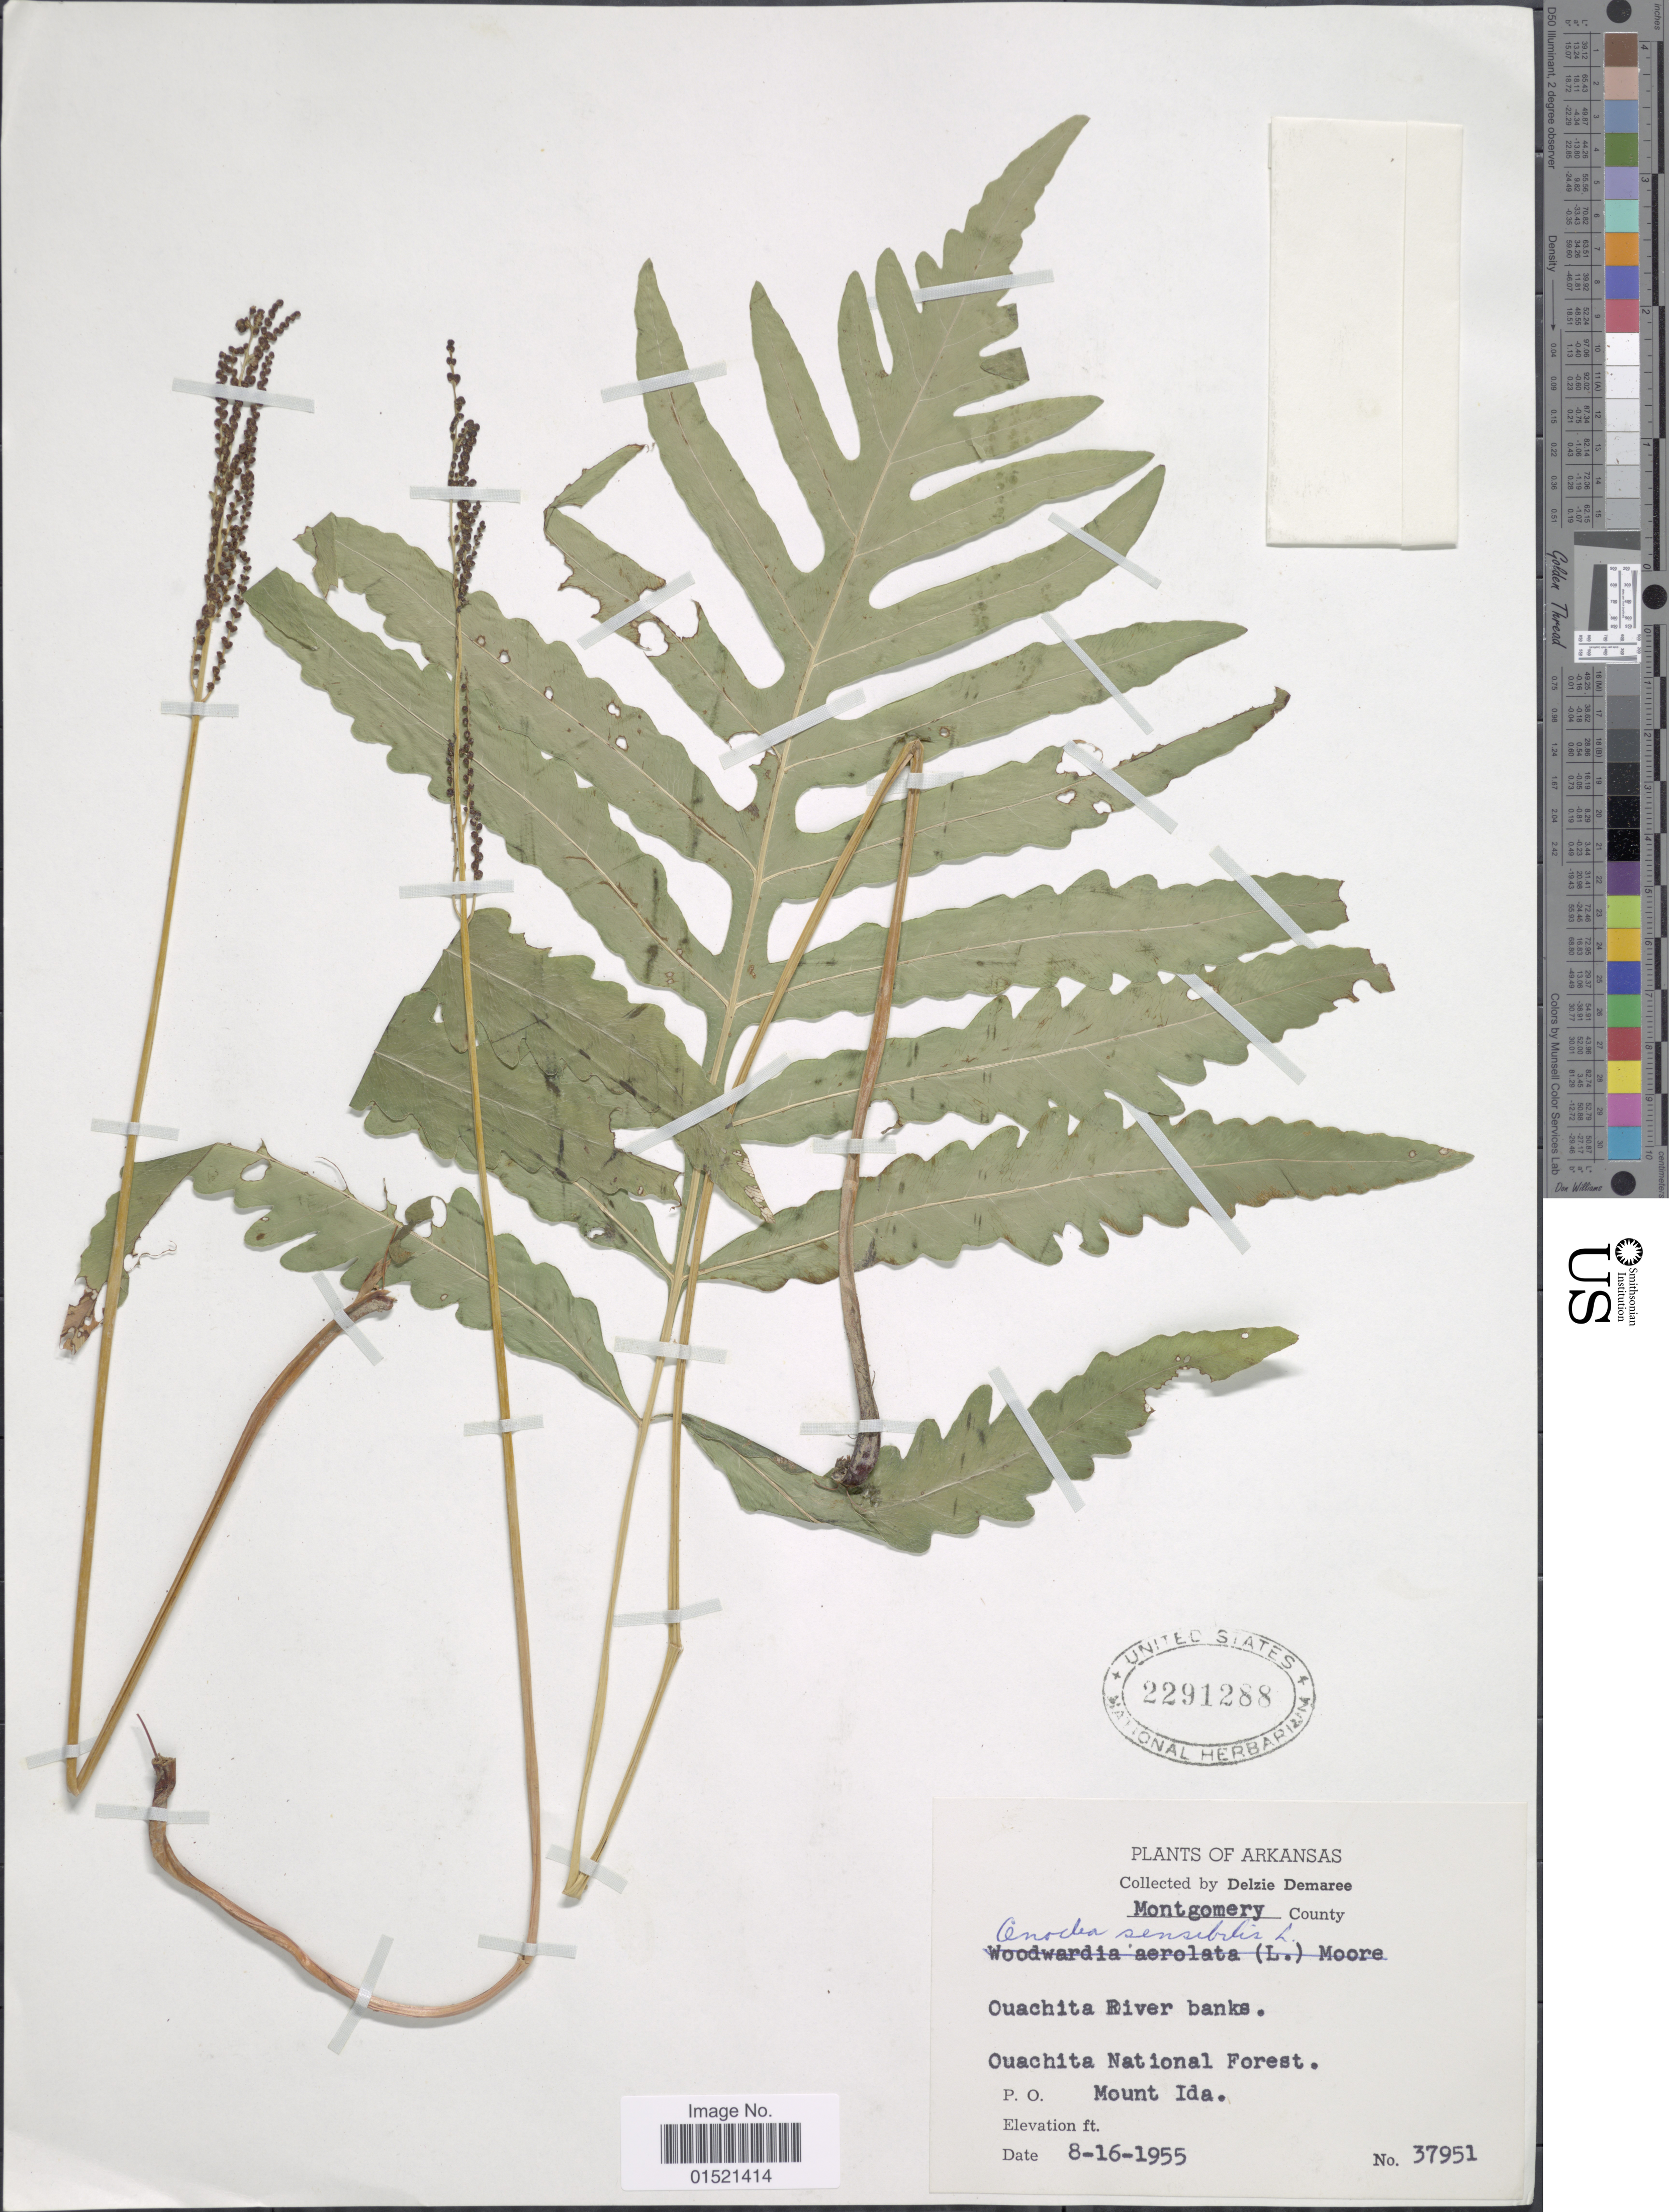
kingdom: Plantae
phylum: Tracheophyta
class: Polypodiopsida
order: Polypodiales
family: Onocleaceae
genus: Onoclea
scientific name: Onoclea sensibilis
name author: L.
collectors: D. Demaree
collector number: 37951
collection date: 1955-08-16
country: United States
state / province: Arkansas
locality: Montgomery County, Ouachita River banks. Ouachita National Forest. P.O. Mount Ida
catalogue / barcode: US 2291288